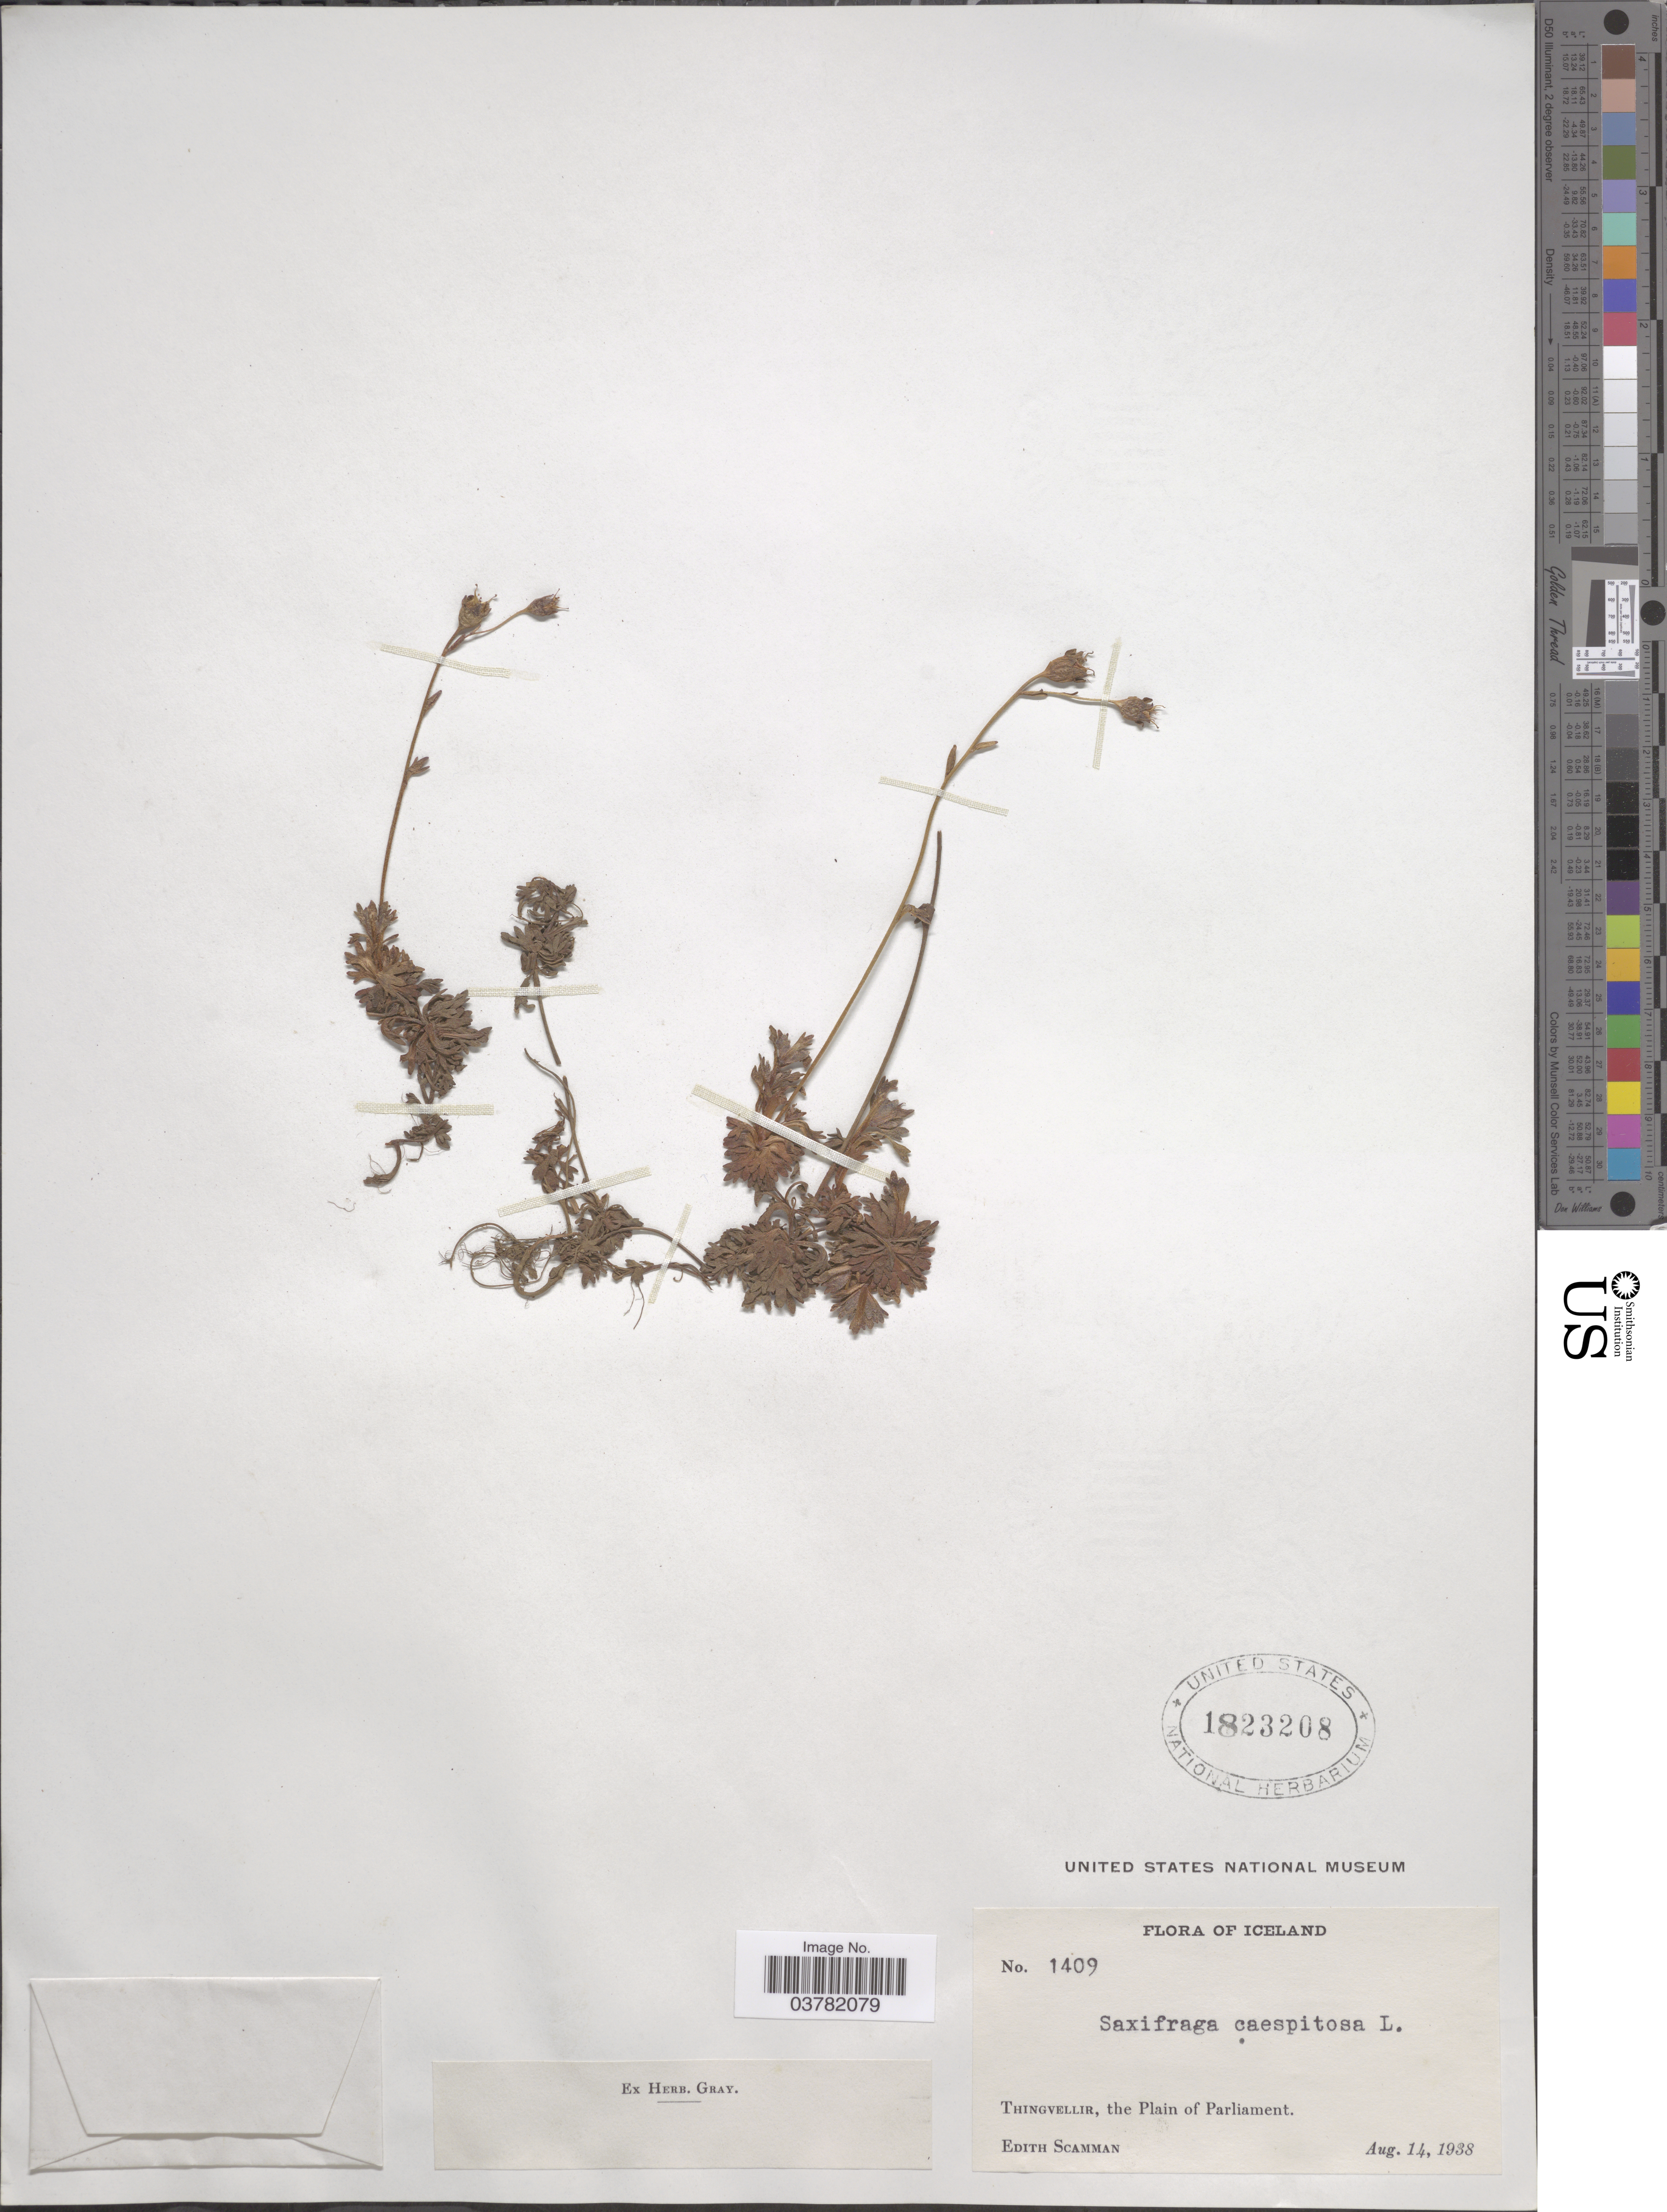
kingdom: Plantae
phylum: Tracheophyta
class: Magnoliopsida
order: Saxifragales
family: Saxifragaceae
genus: Saxifraga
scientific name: Saxifraga caespitosa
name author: L.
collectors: E. Scamman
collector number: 1409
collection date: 1938-08-14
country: Iceland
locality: Thingvellir, the Plain of Parliament.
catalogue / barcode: US 1823208